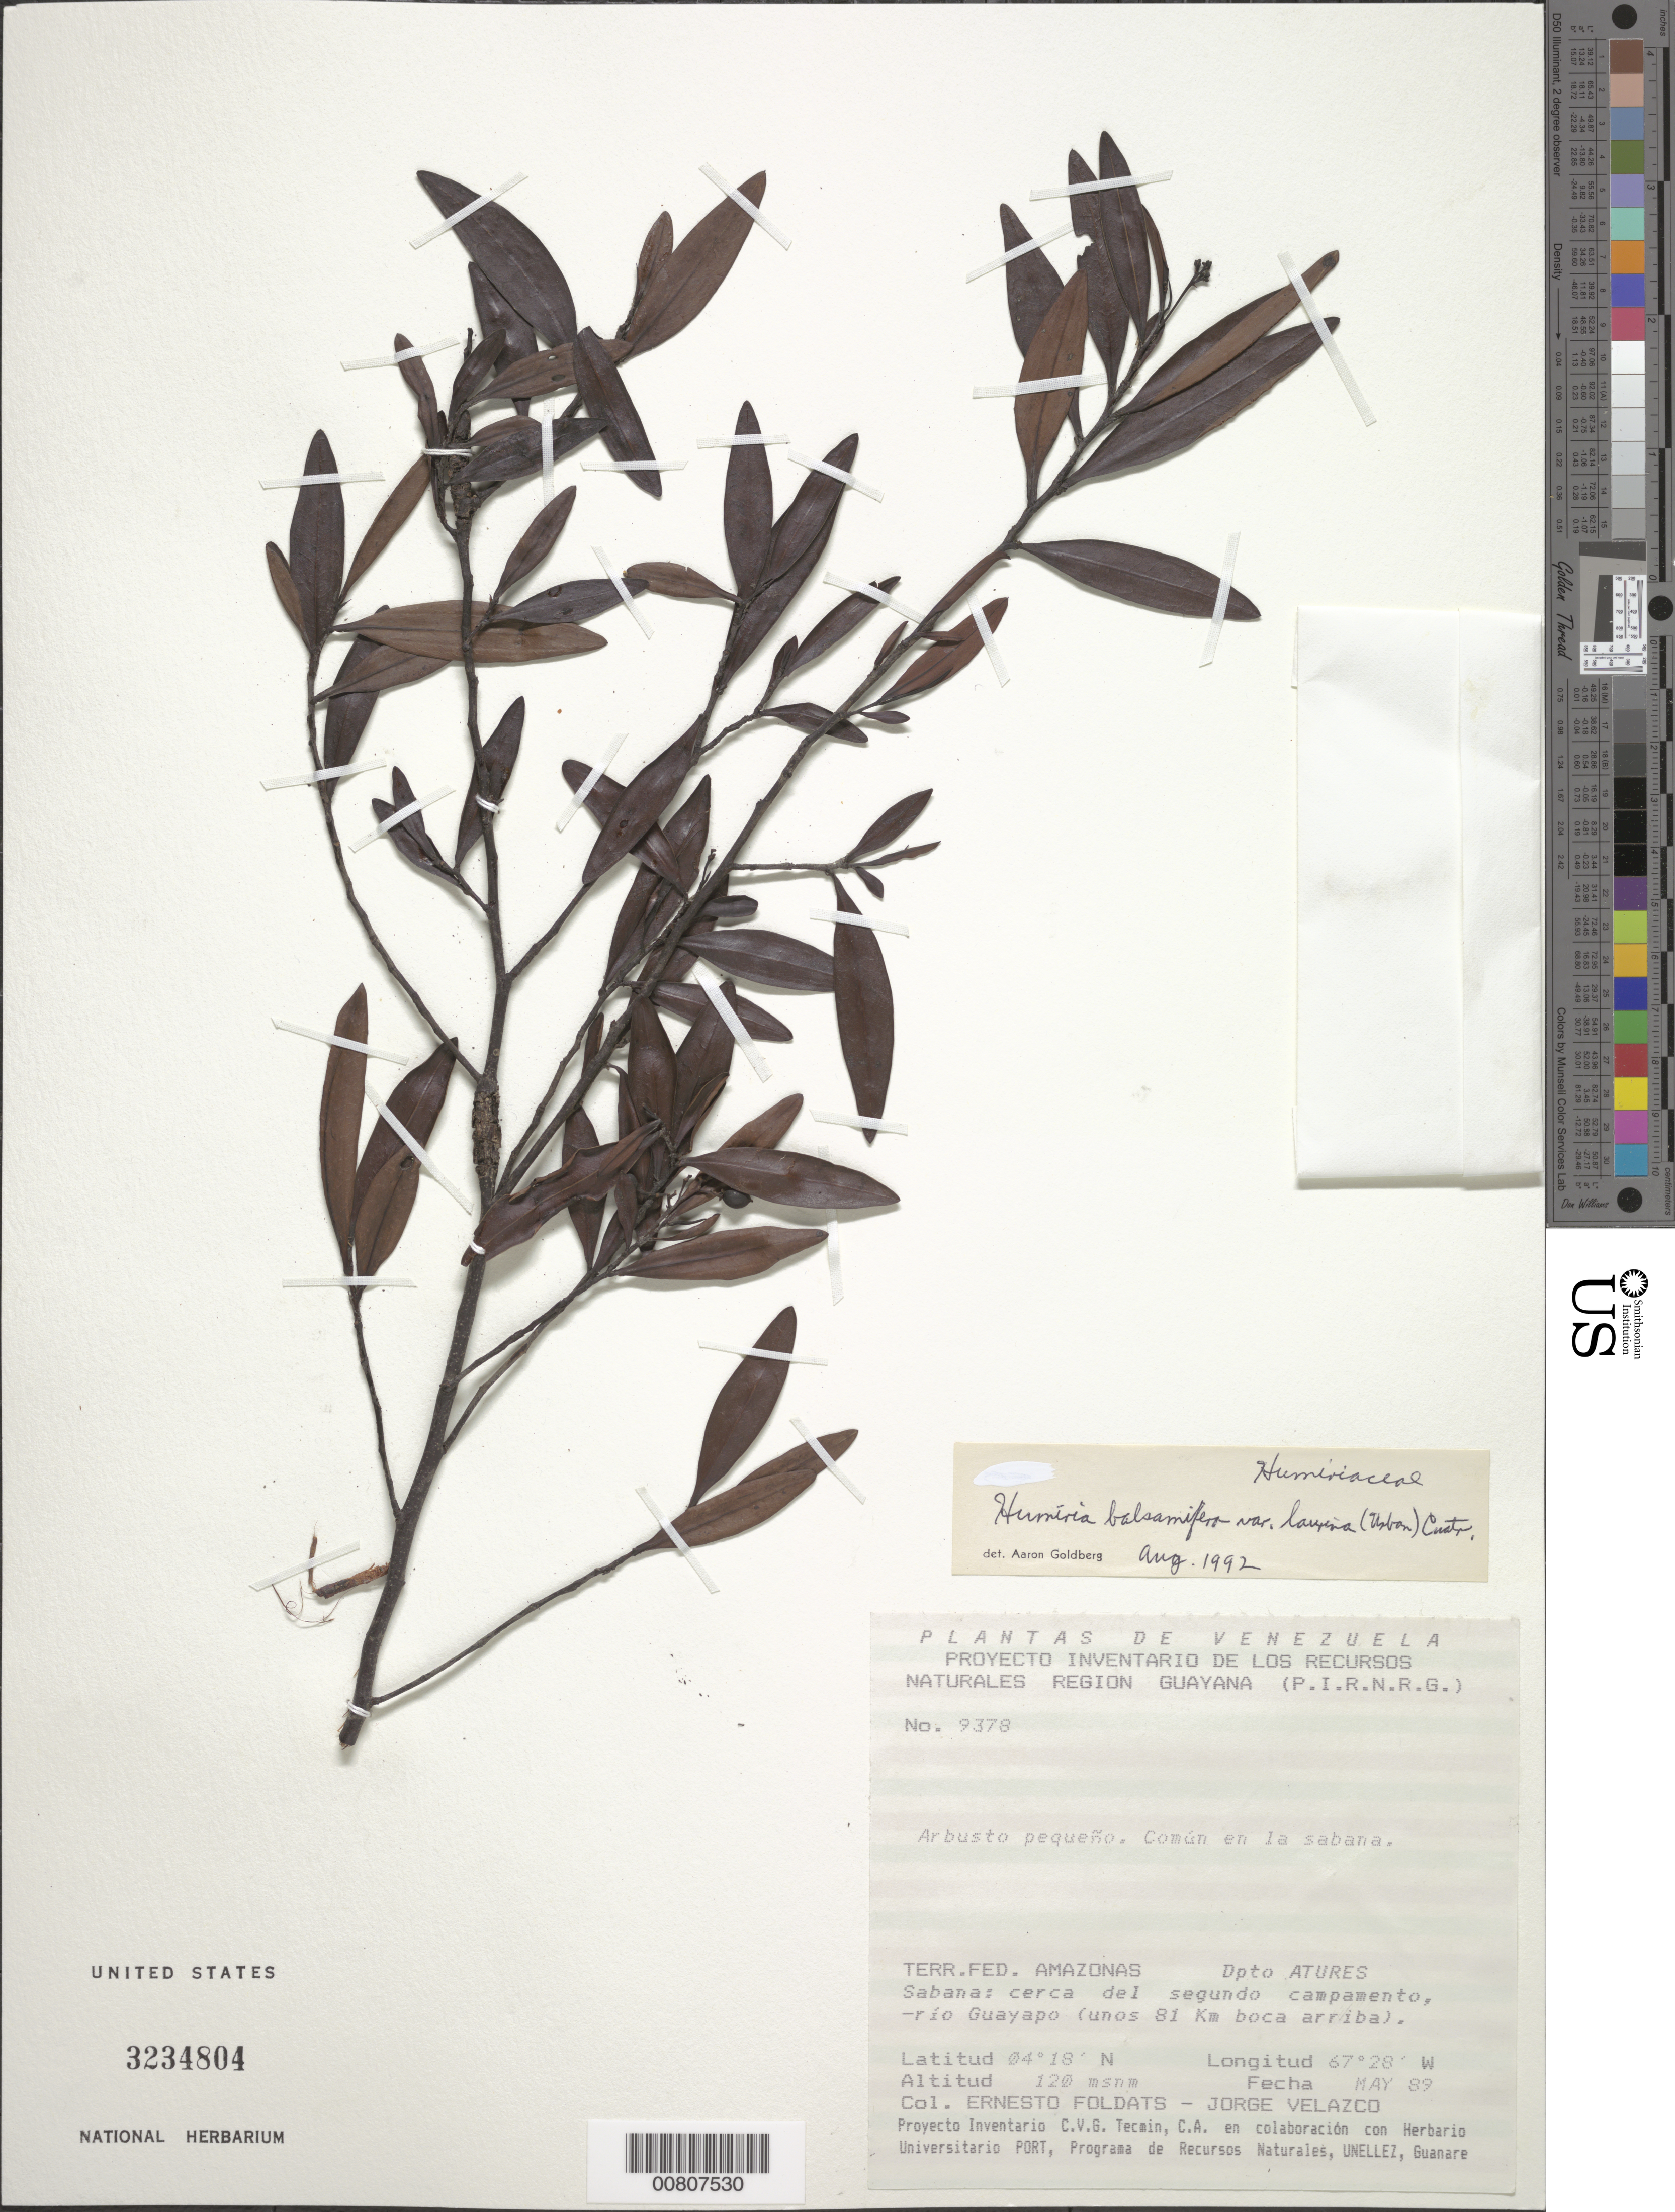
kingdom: Plantae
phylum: Tracheophyta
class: Magnoliopsida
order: Malpighiales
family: Humiriaceae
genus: Humiria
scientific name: Humiria balsamifera var. laurina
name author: Cuatrec.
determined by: Goldberg, Aaron, (US), NMNH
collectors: E. Foldats & J. Velazco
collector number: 9378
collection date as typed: May-89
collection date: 1989-05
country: Venezuela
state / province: Amazonas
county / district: Atures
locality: Río Guayapo, cerca del segundo campamento (unos 81km boca arriba)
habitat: Sabana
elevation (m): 120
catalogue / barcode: US 3234804